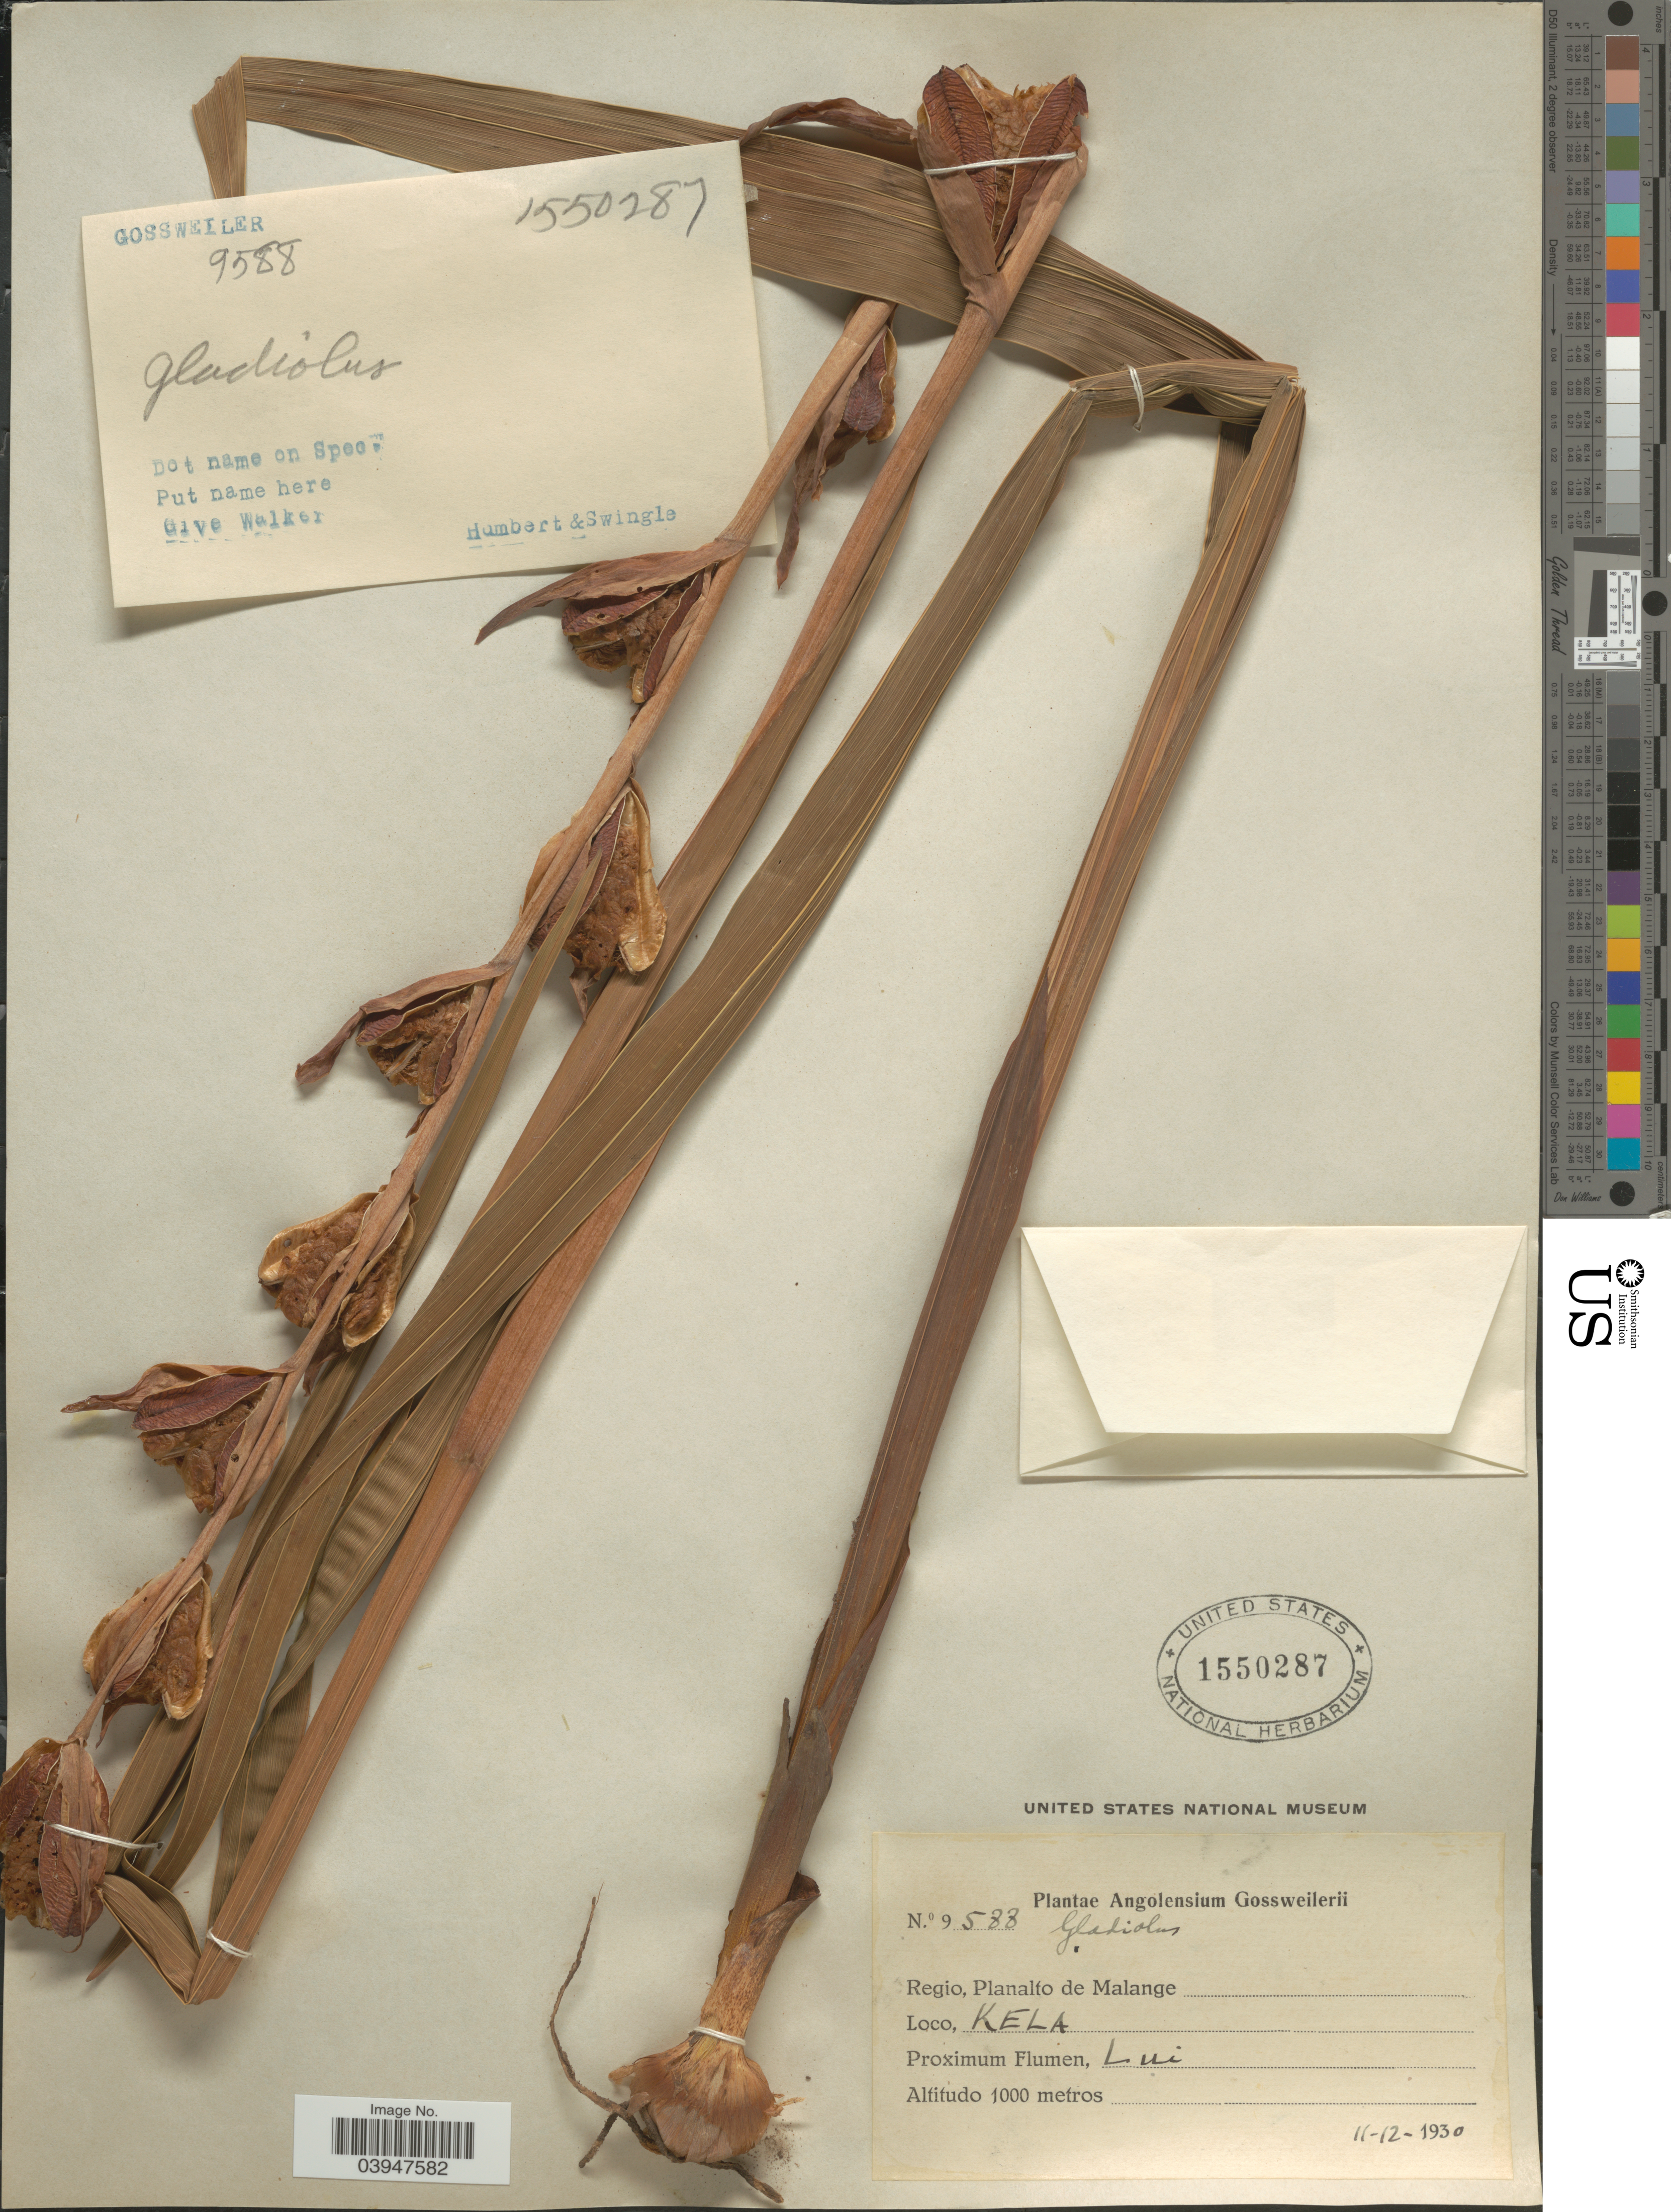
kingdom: Plantae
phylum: Tracheophyta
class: Liliopsida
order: Asparagales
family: Iridaceae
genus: Gladiolus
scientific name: Gladiolus sp.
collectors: -. Gossweiler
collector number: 9588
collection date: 1930-12-11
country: Angola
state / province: Malange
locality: Regio, Planalto de Malange. Loco, Kela. Proximum Flumen, Lui.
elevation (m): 1000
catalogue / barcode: US 1550287